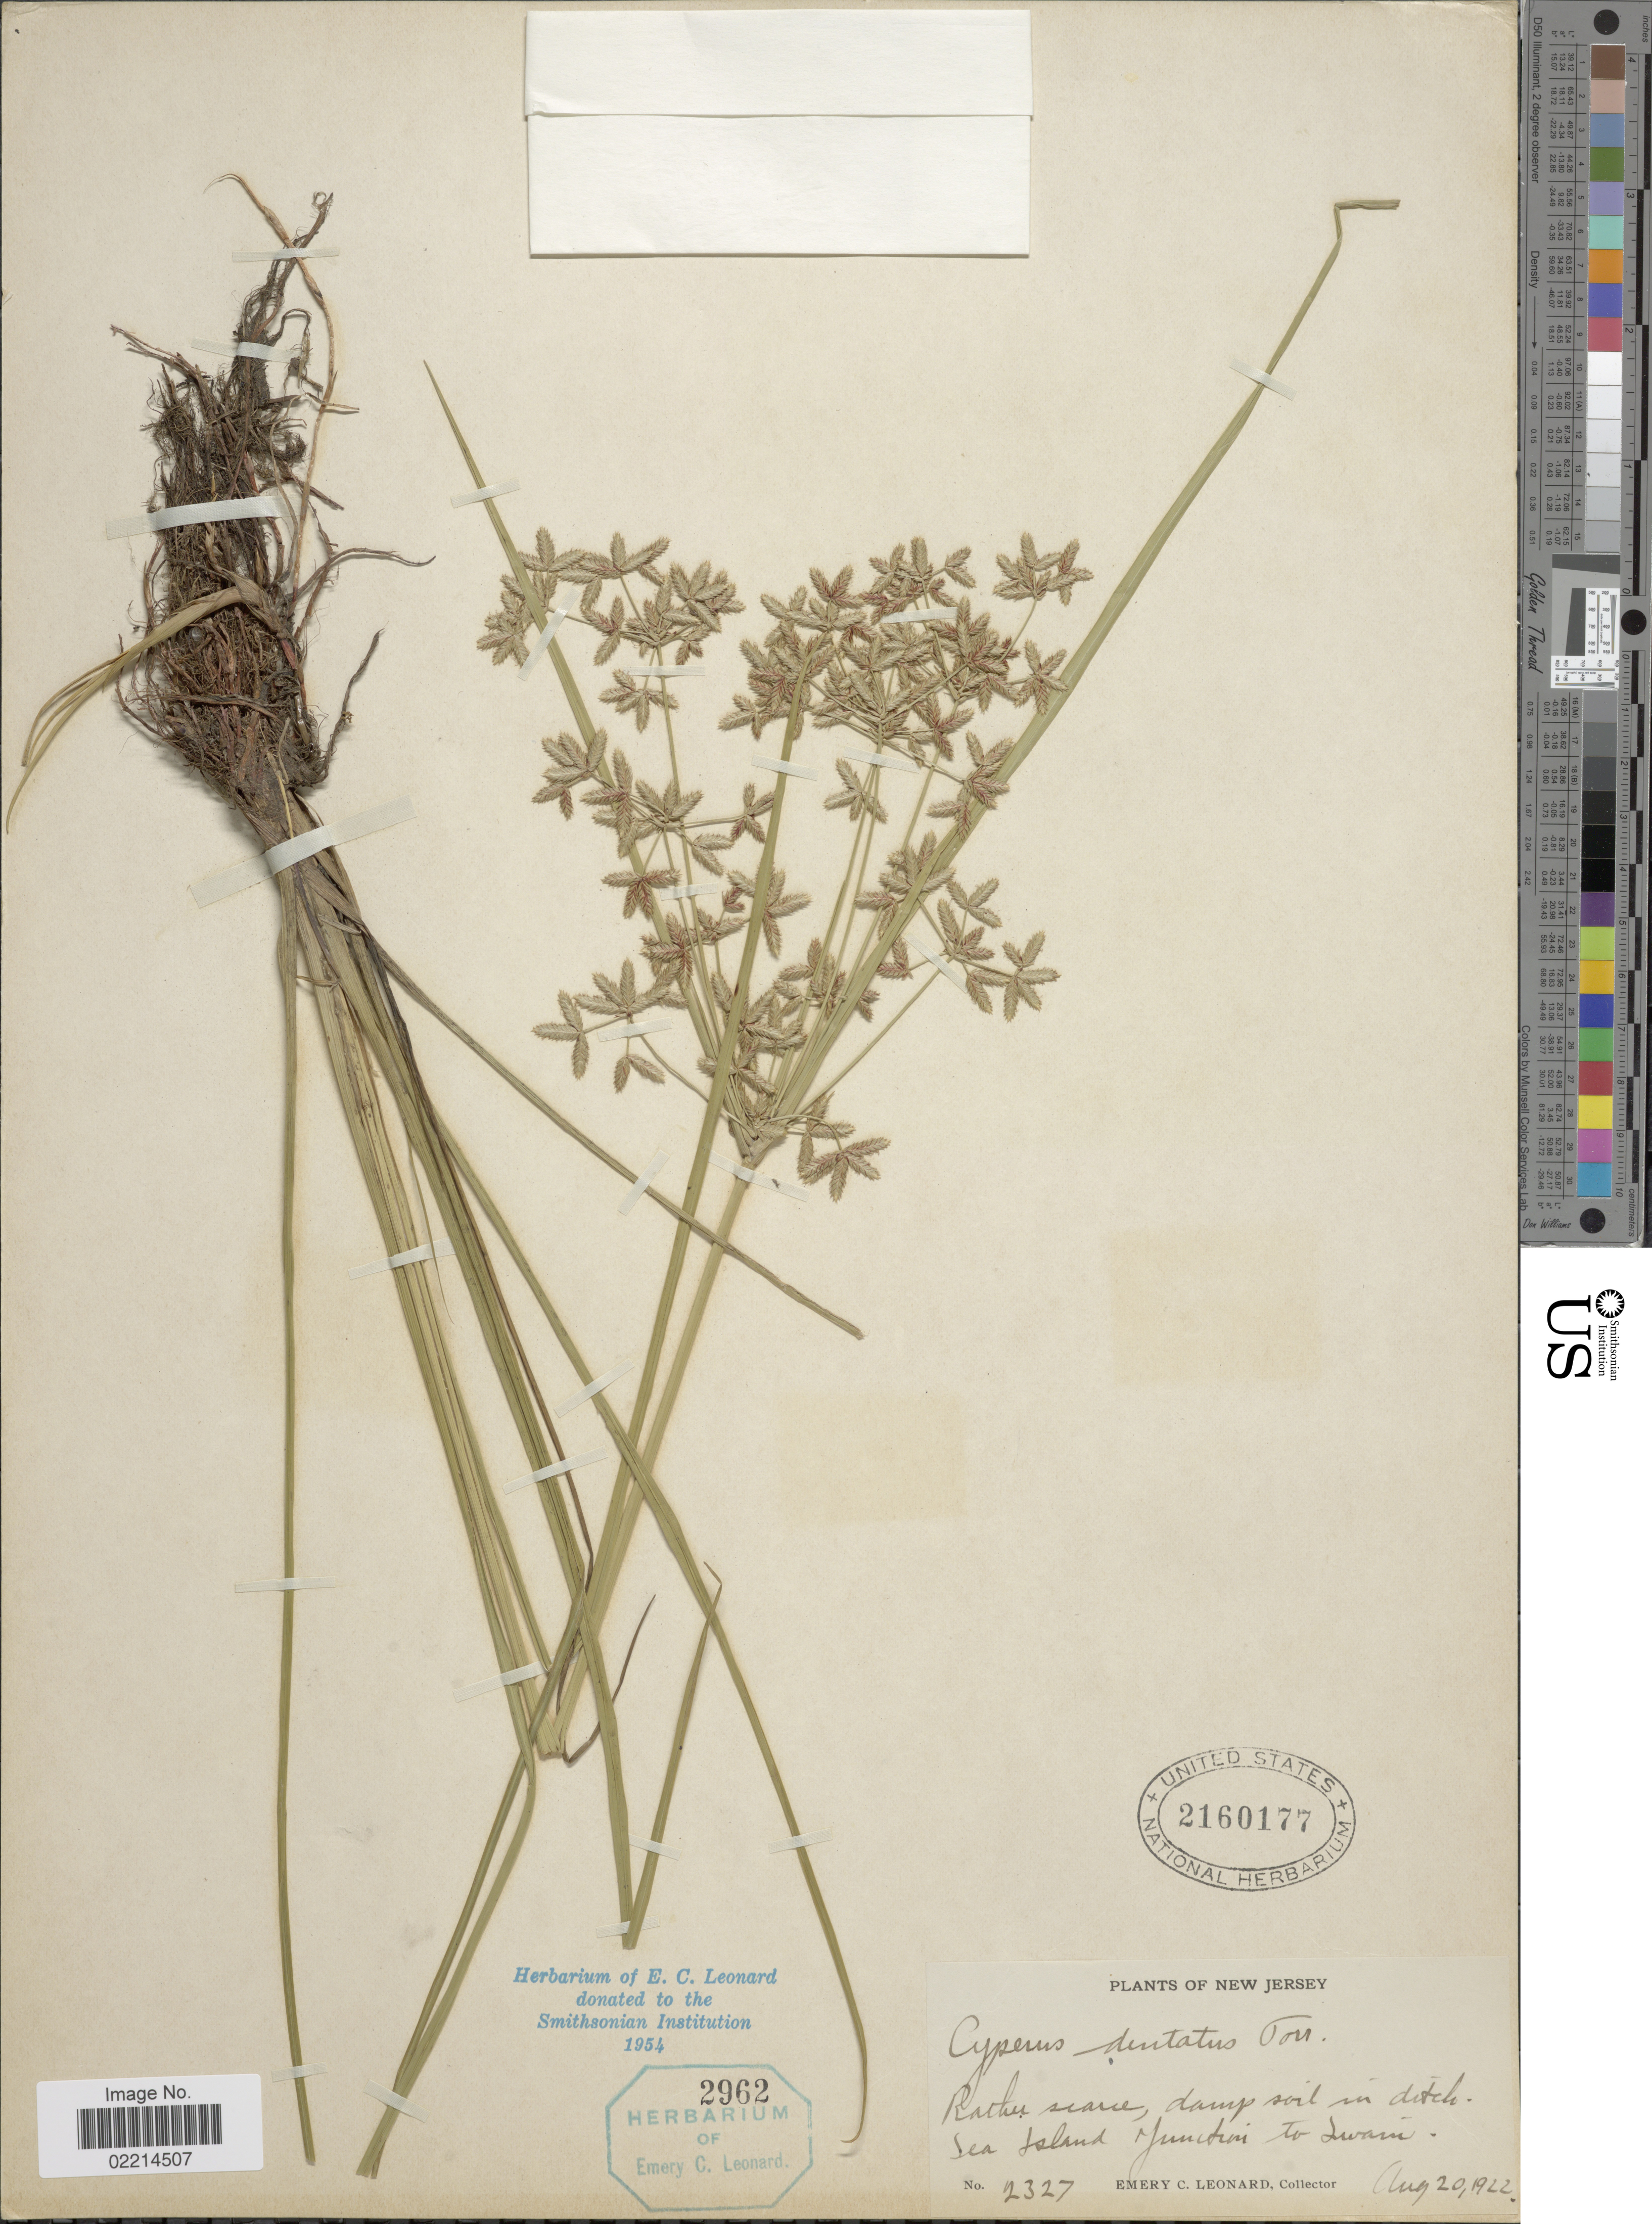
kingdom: Plantae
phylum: Tracheophyta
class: Liliopsida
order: Poales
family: Cyperaceae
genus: Cyperus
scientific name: Cyperus dentatus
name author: Torr.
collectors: E. C. Leonard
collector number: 2327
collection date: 1922-08-20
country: United States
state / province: New Jersey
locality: Sea Island Junction to Swain.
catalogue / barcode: US 2160177